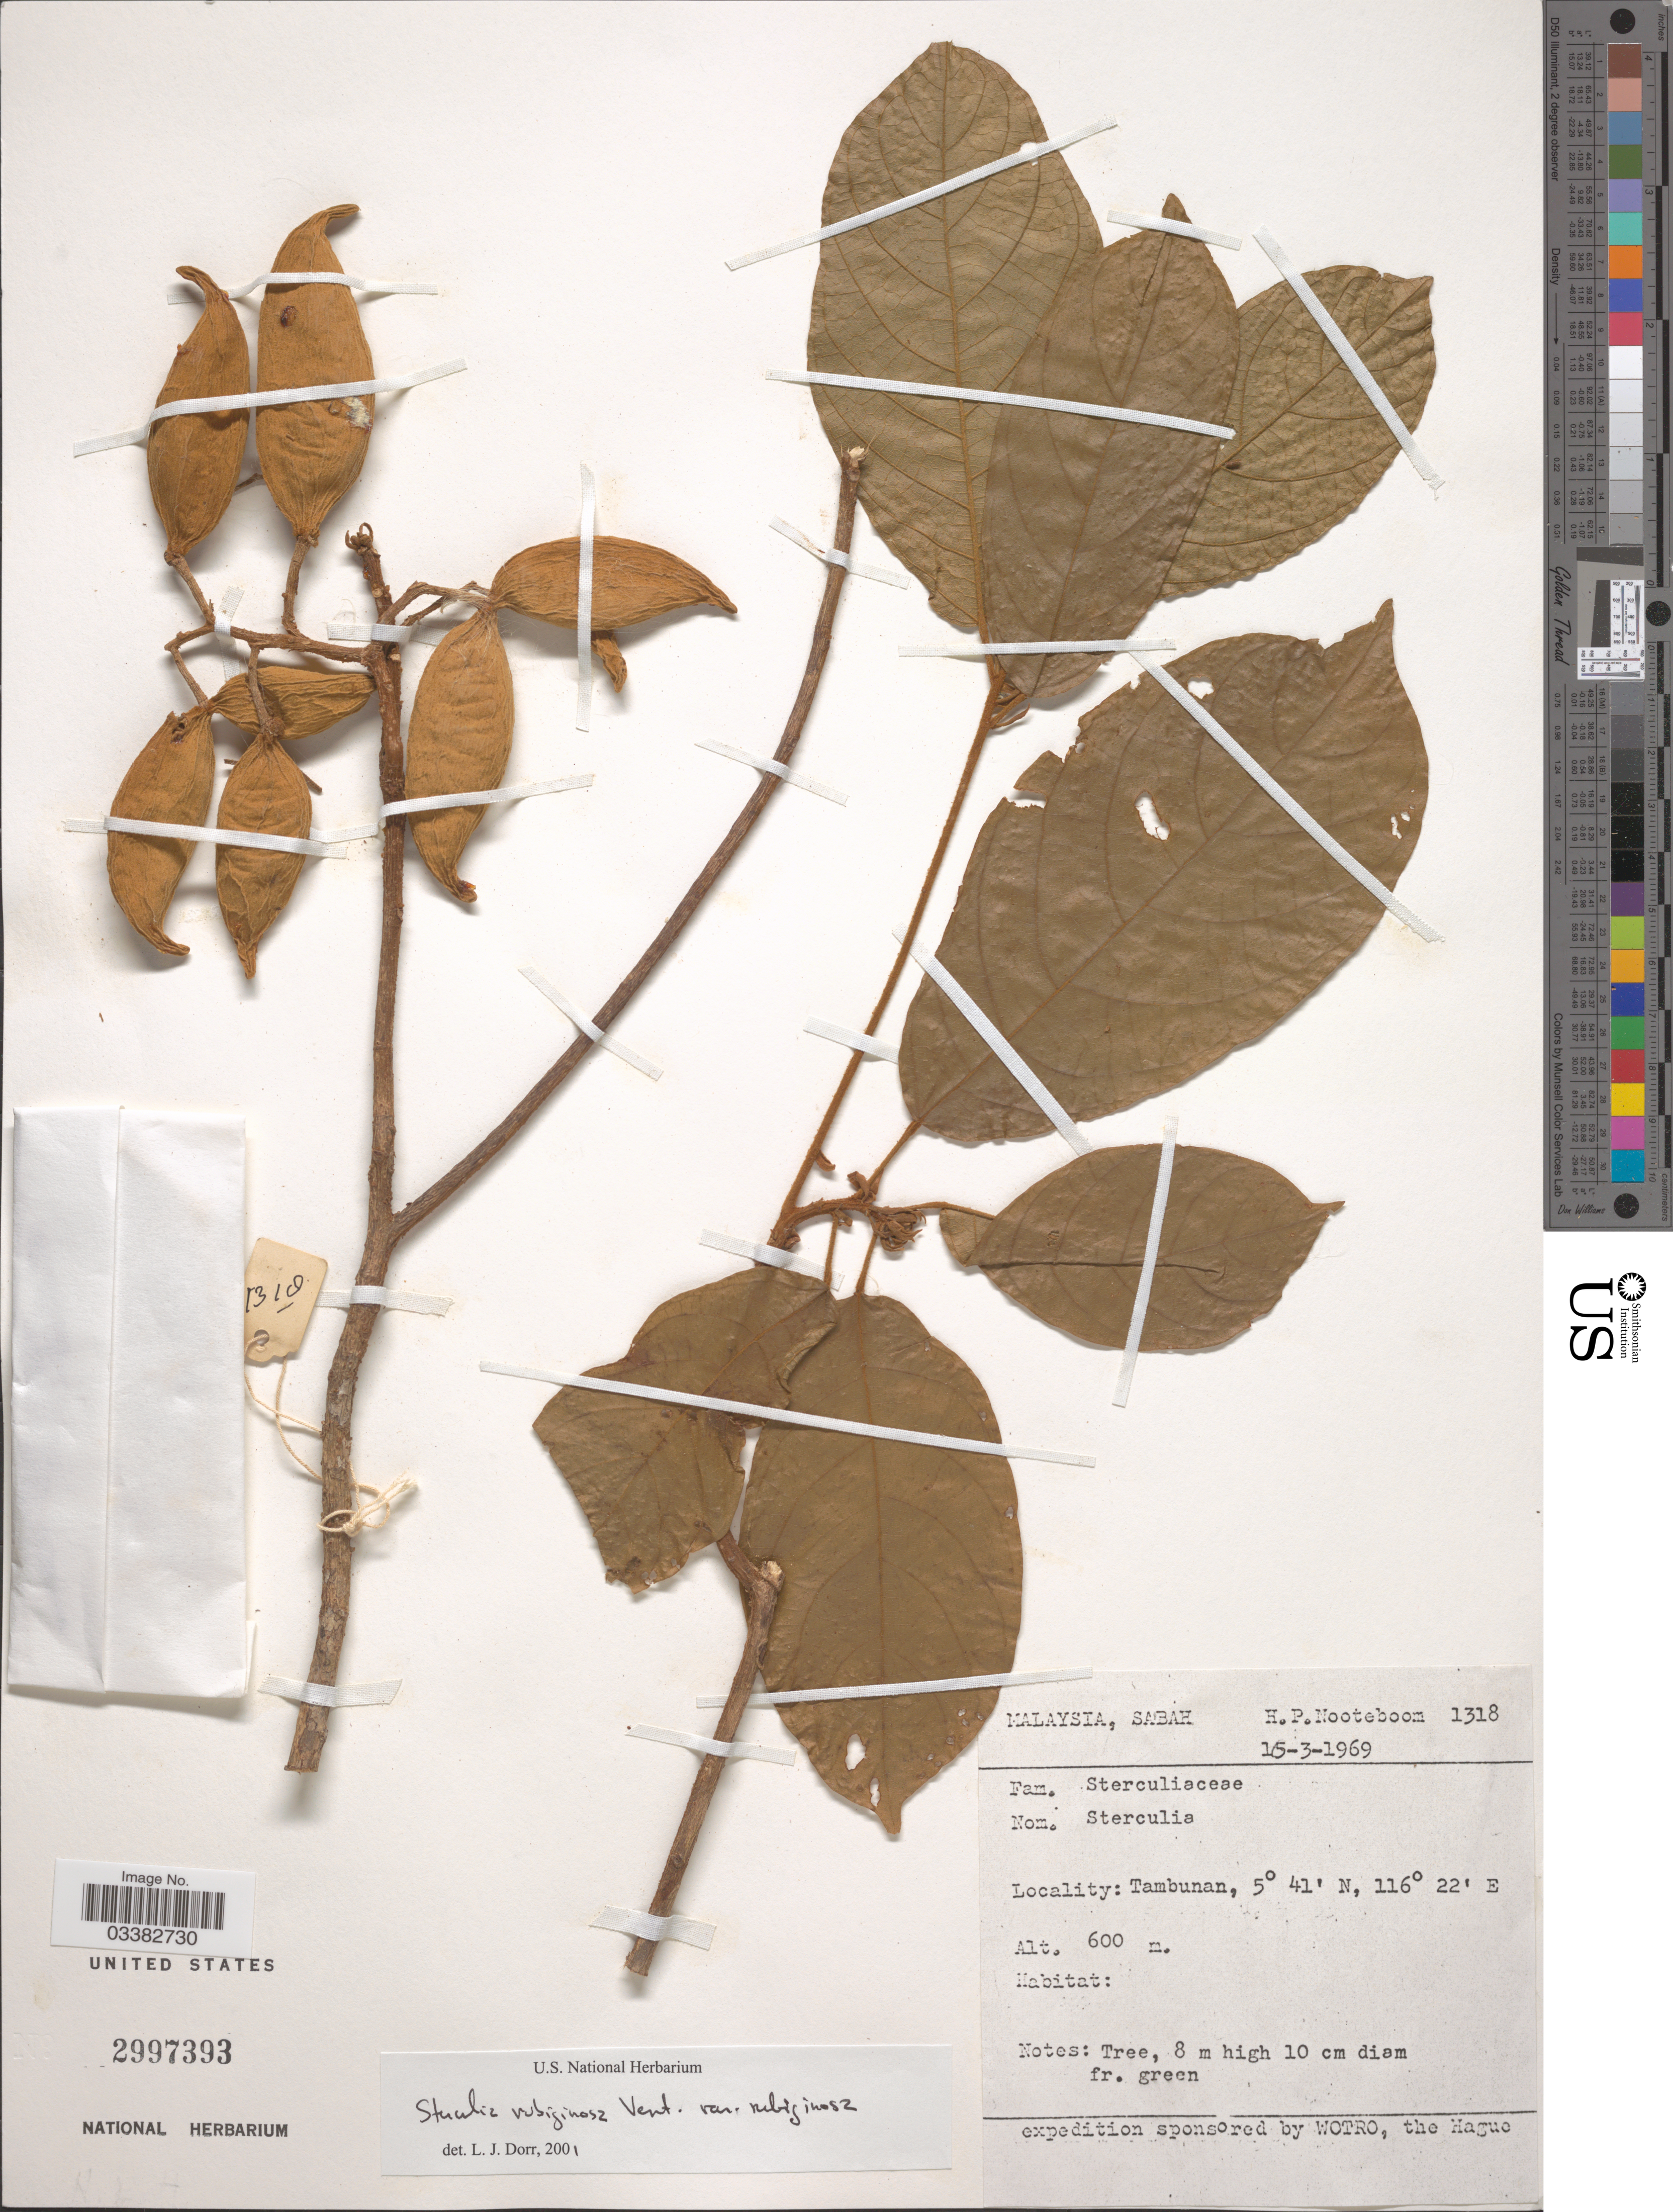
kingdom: Plantae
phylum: Tracheophyta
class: Magnoliopsida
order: Malvales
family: Malvaceae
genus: Sterculia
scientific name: Sterculia rubiginosa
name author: Vent.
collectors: H. P. Nooteboom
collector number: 1318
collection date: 1969-03-15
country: Malaysia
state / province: Sabah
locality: Tambunan.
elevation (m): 600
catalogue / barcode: US 2997393